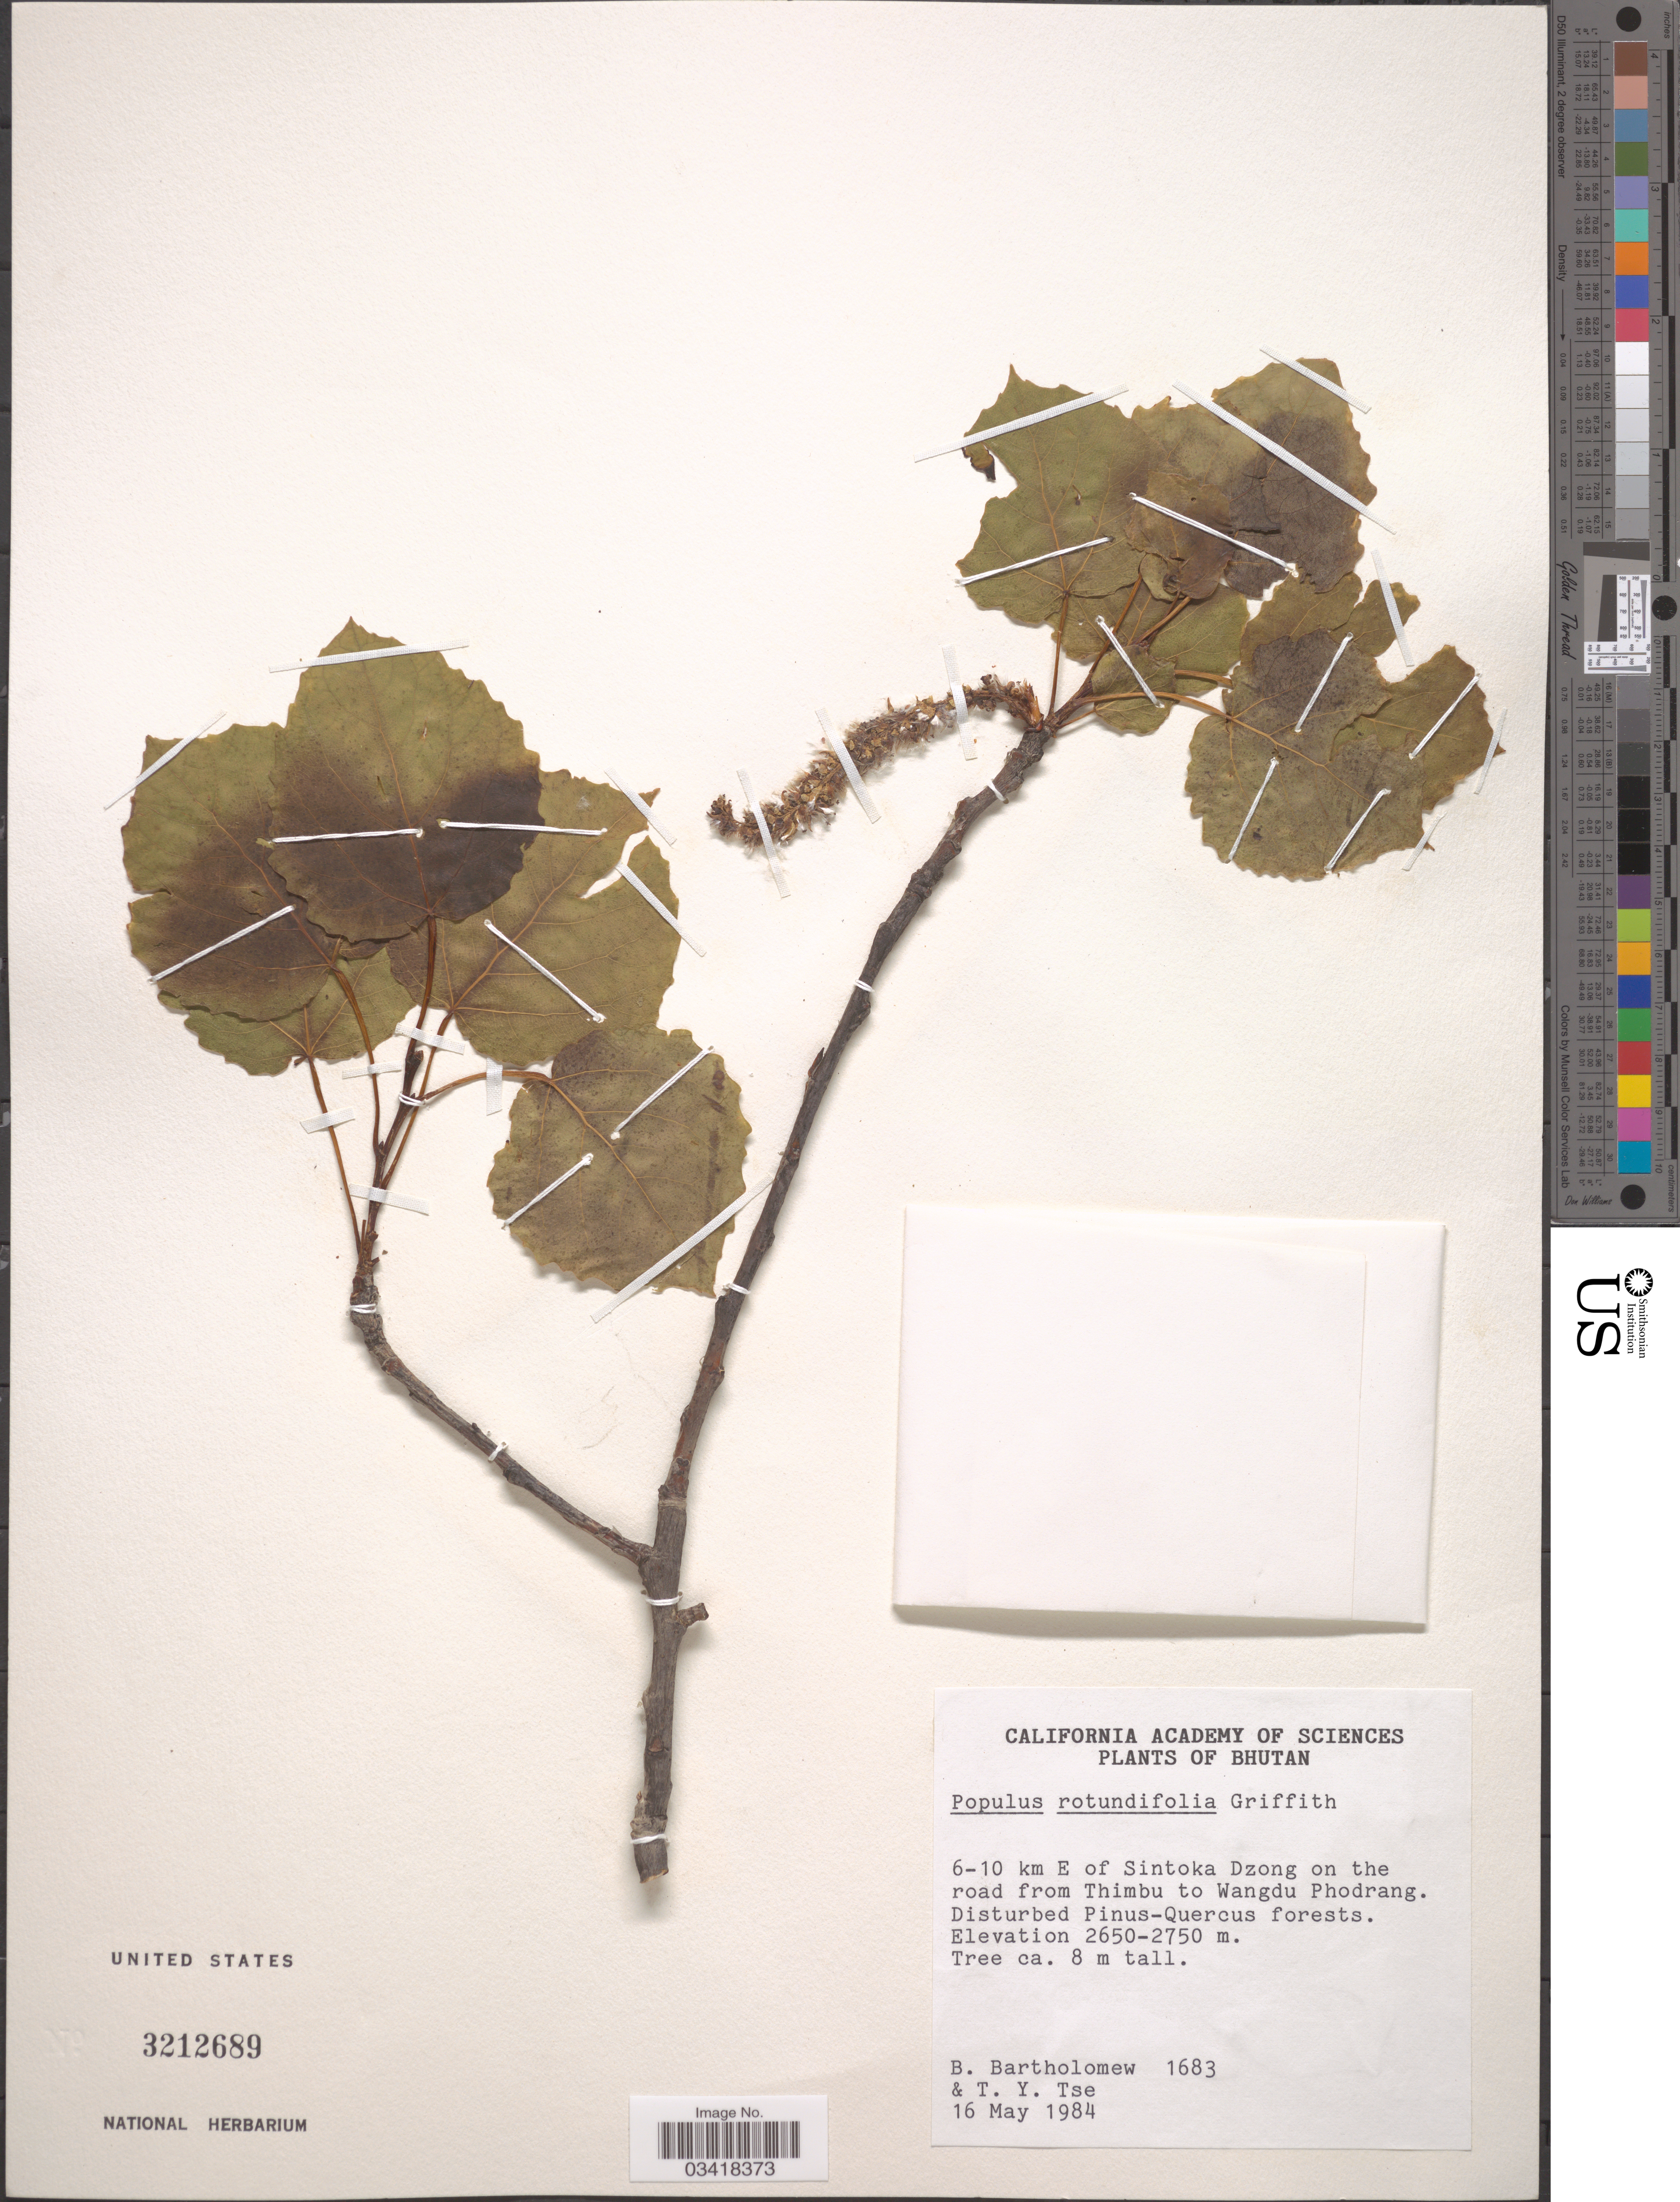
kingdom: Plantae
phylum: Tracheophyta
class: Magnoliopsida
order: Malpighiales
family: Salicaceae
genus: Populus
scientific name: Populus tremula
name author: L.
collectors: B. Bartholomew & T. Tse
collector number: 1683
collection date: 1984-05-16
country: Bhutan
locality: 6-10 km E of Sintoka Dzong on the road from Thimbu to Wangdu Phodrang.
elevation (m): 2650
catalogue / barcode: US 3212689